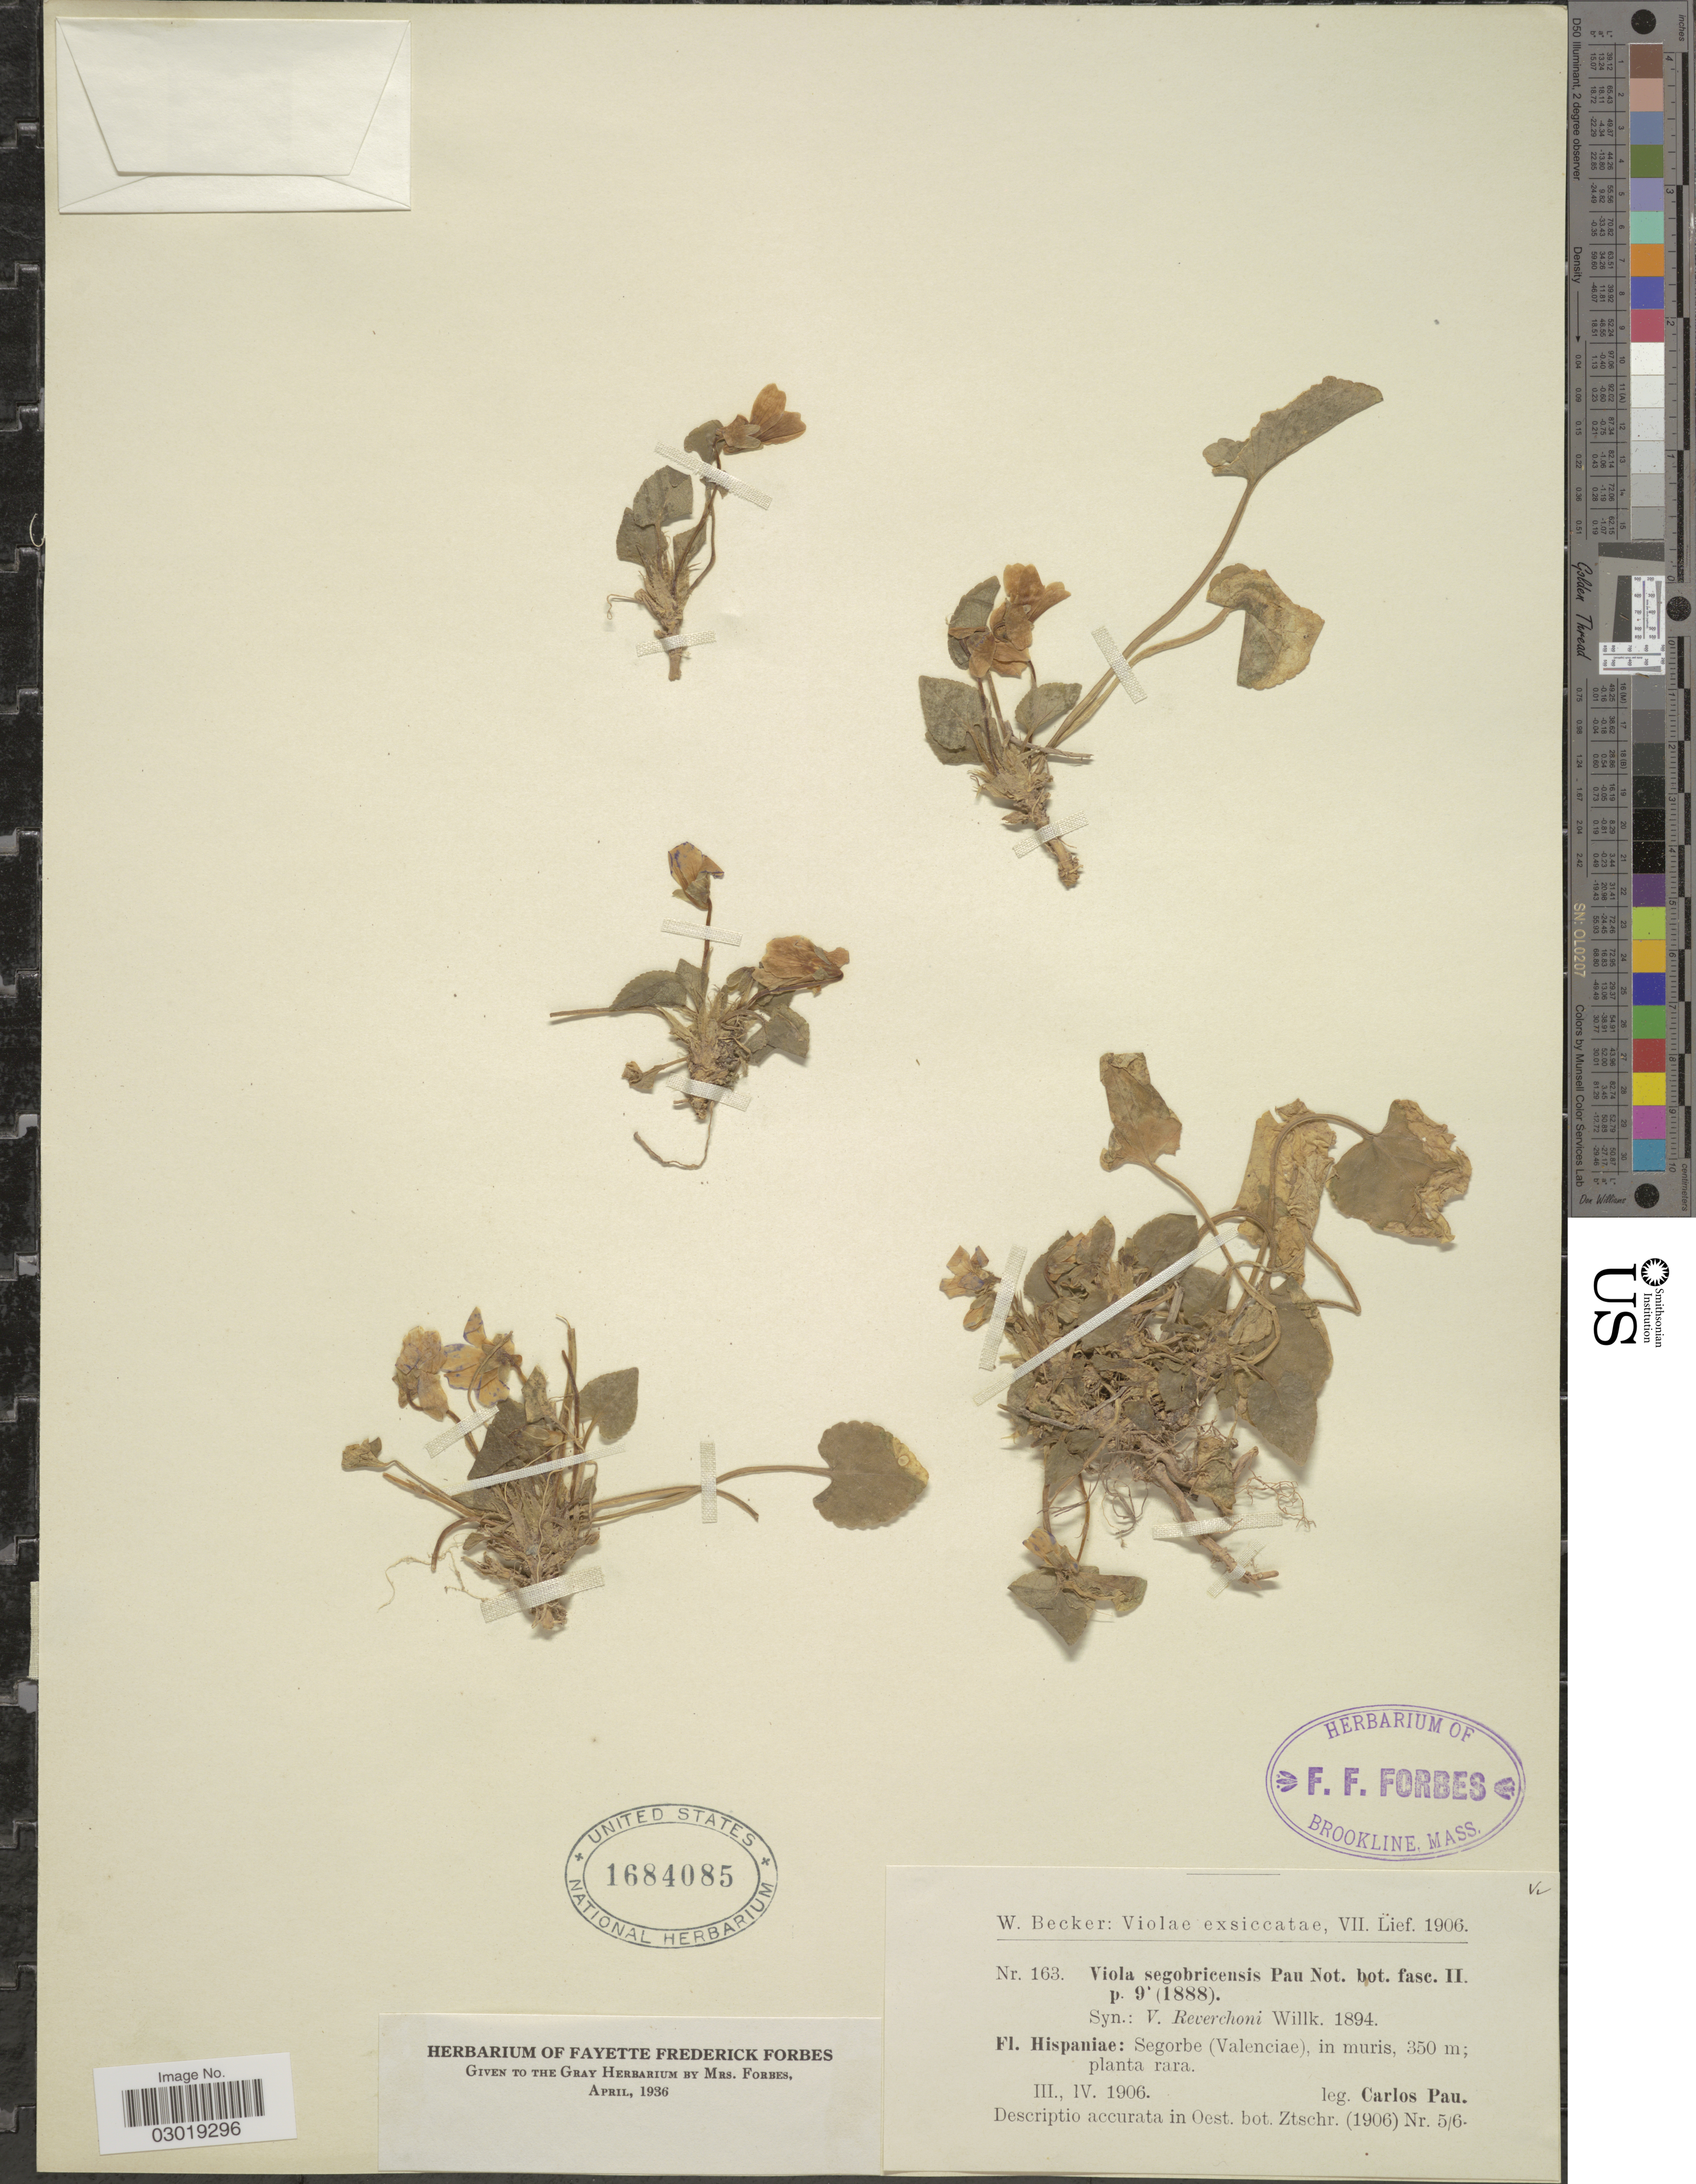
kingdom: Plantae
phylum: Tracheophyta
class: Magnoliopsida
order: Malpighiales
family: Violaceae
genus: Viola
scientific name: Viola segobricensis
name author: Pau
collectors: C. Pau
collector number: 163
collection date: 1906-03/1906-04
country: Spain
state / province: Valenciana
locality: Hispaniae: Segorbe (Valenciae).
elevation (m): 350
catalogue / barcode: US 1684085